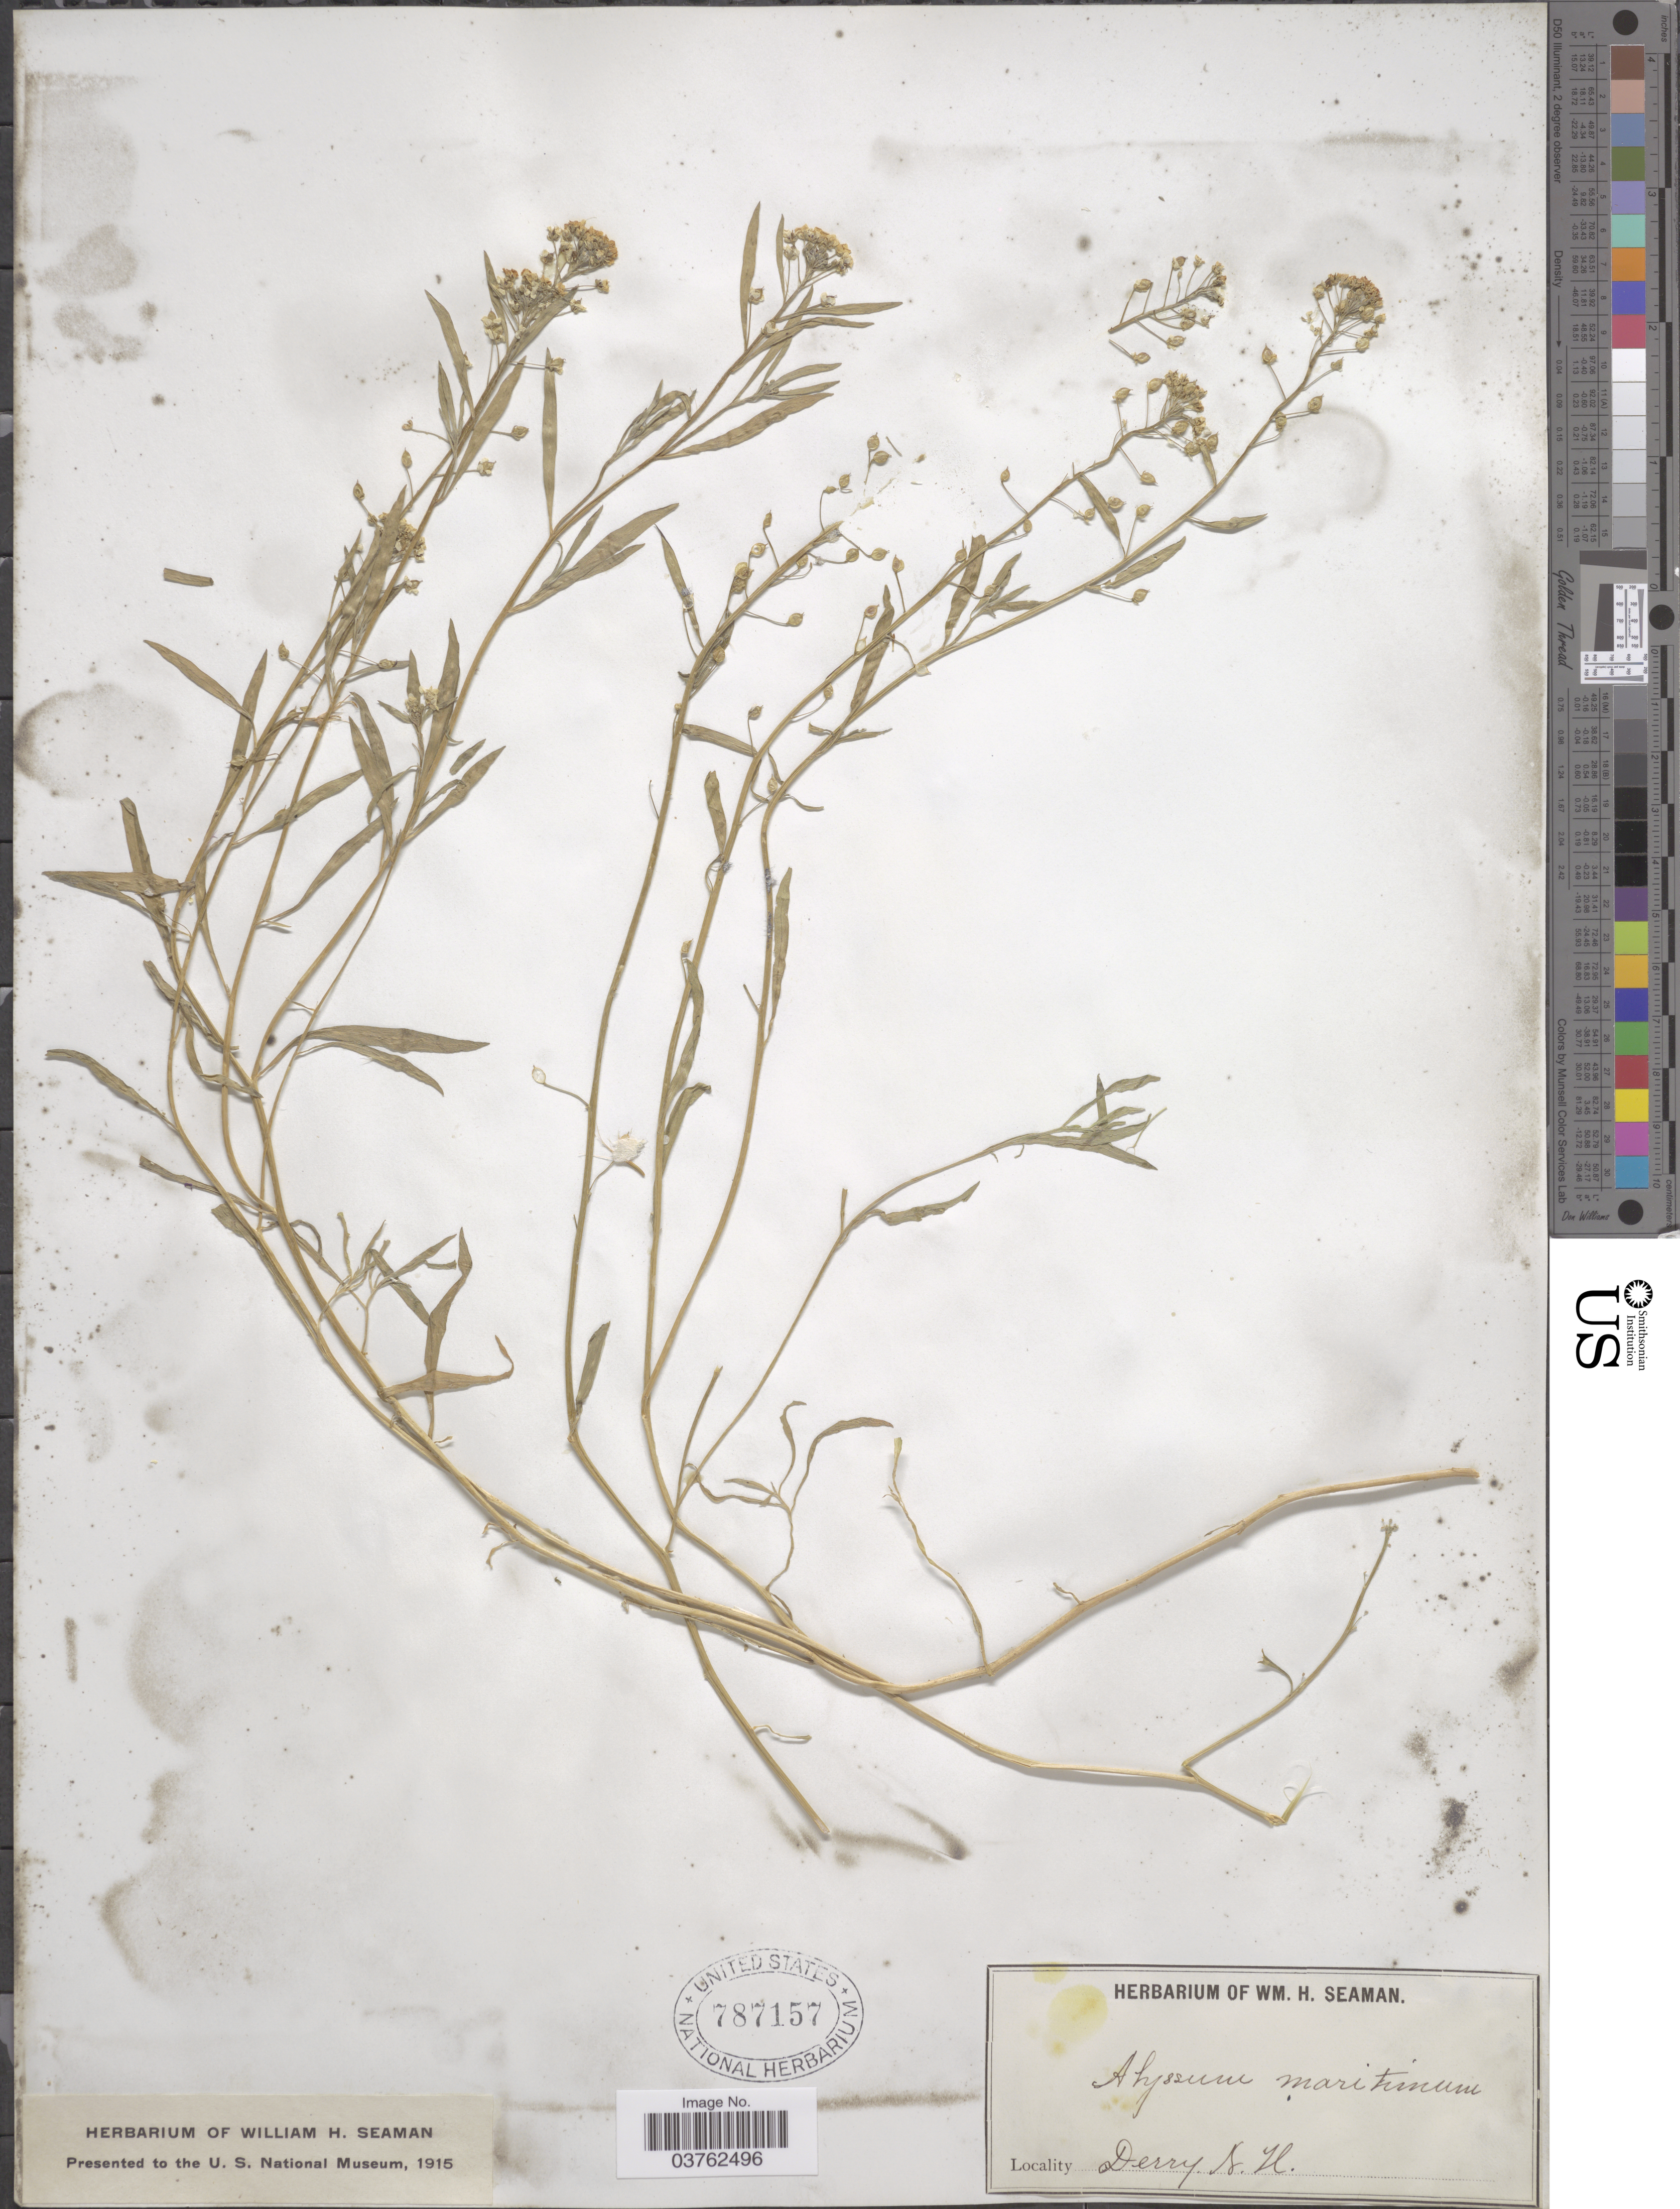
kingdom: Plantae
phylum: Tracheophyta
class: Magnoliopsida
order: Brassicales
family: Brassicaceae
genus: Lobularia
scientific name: Lobularia maritima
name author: (L.) Desv.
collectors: Ex herb. W. H. Seaman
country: United States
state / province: New Hampshire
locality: Derry N.H.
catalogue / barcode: US 787157